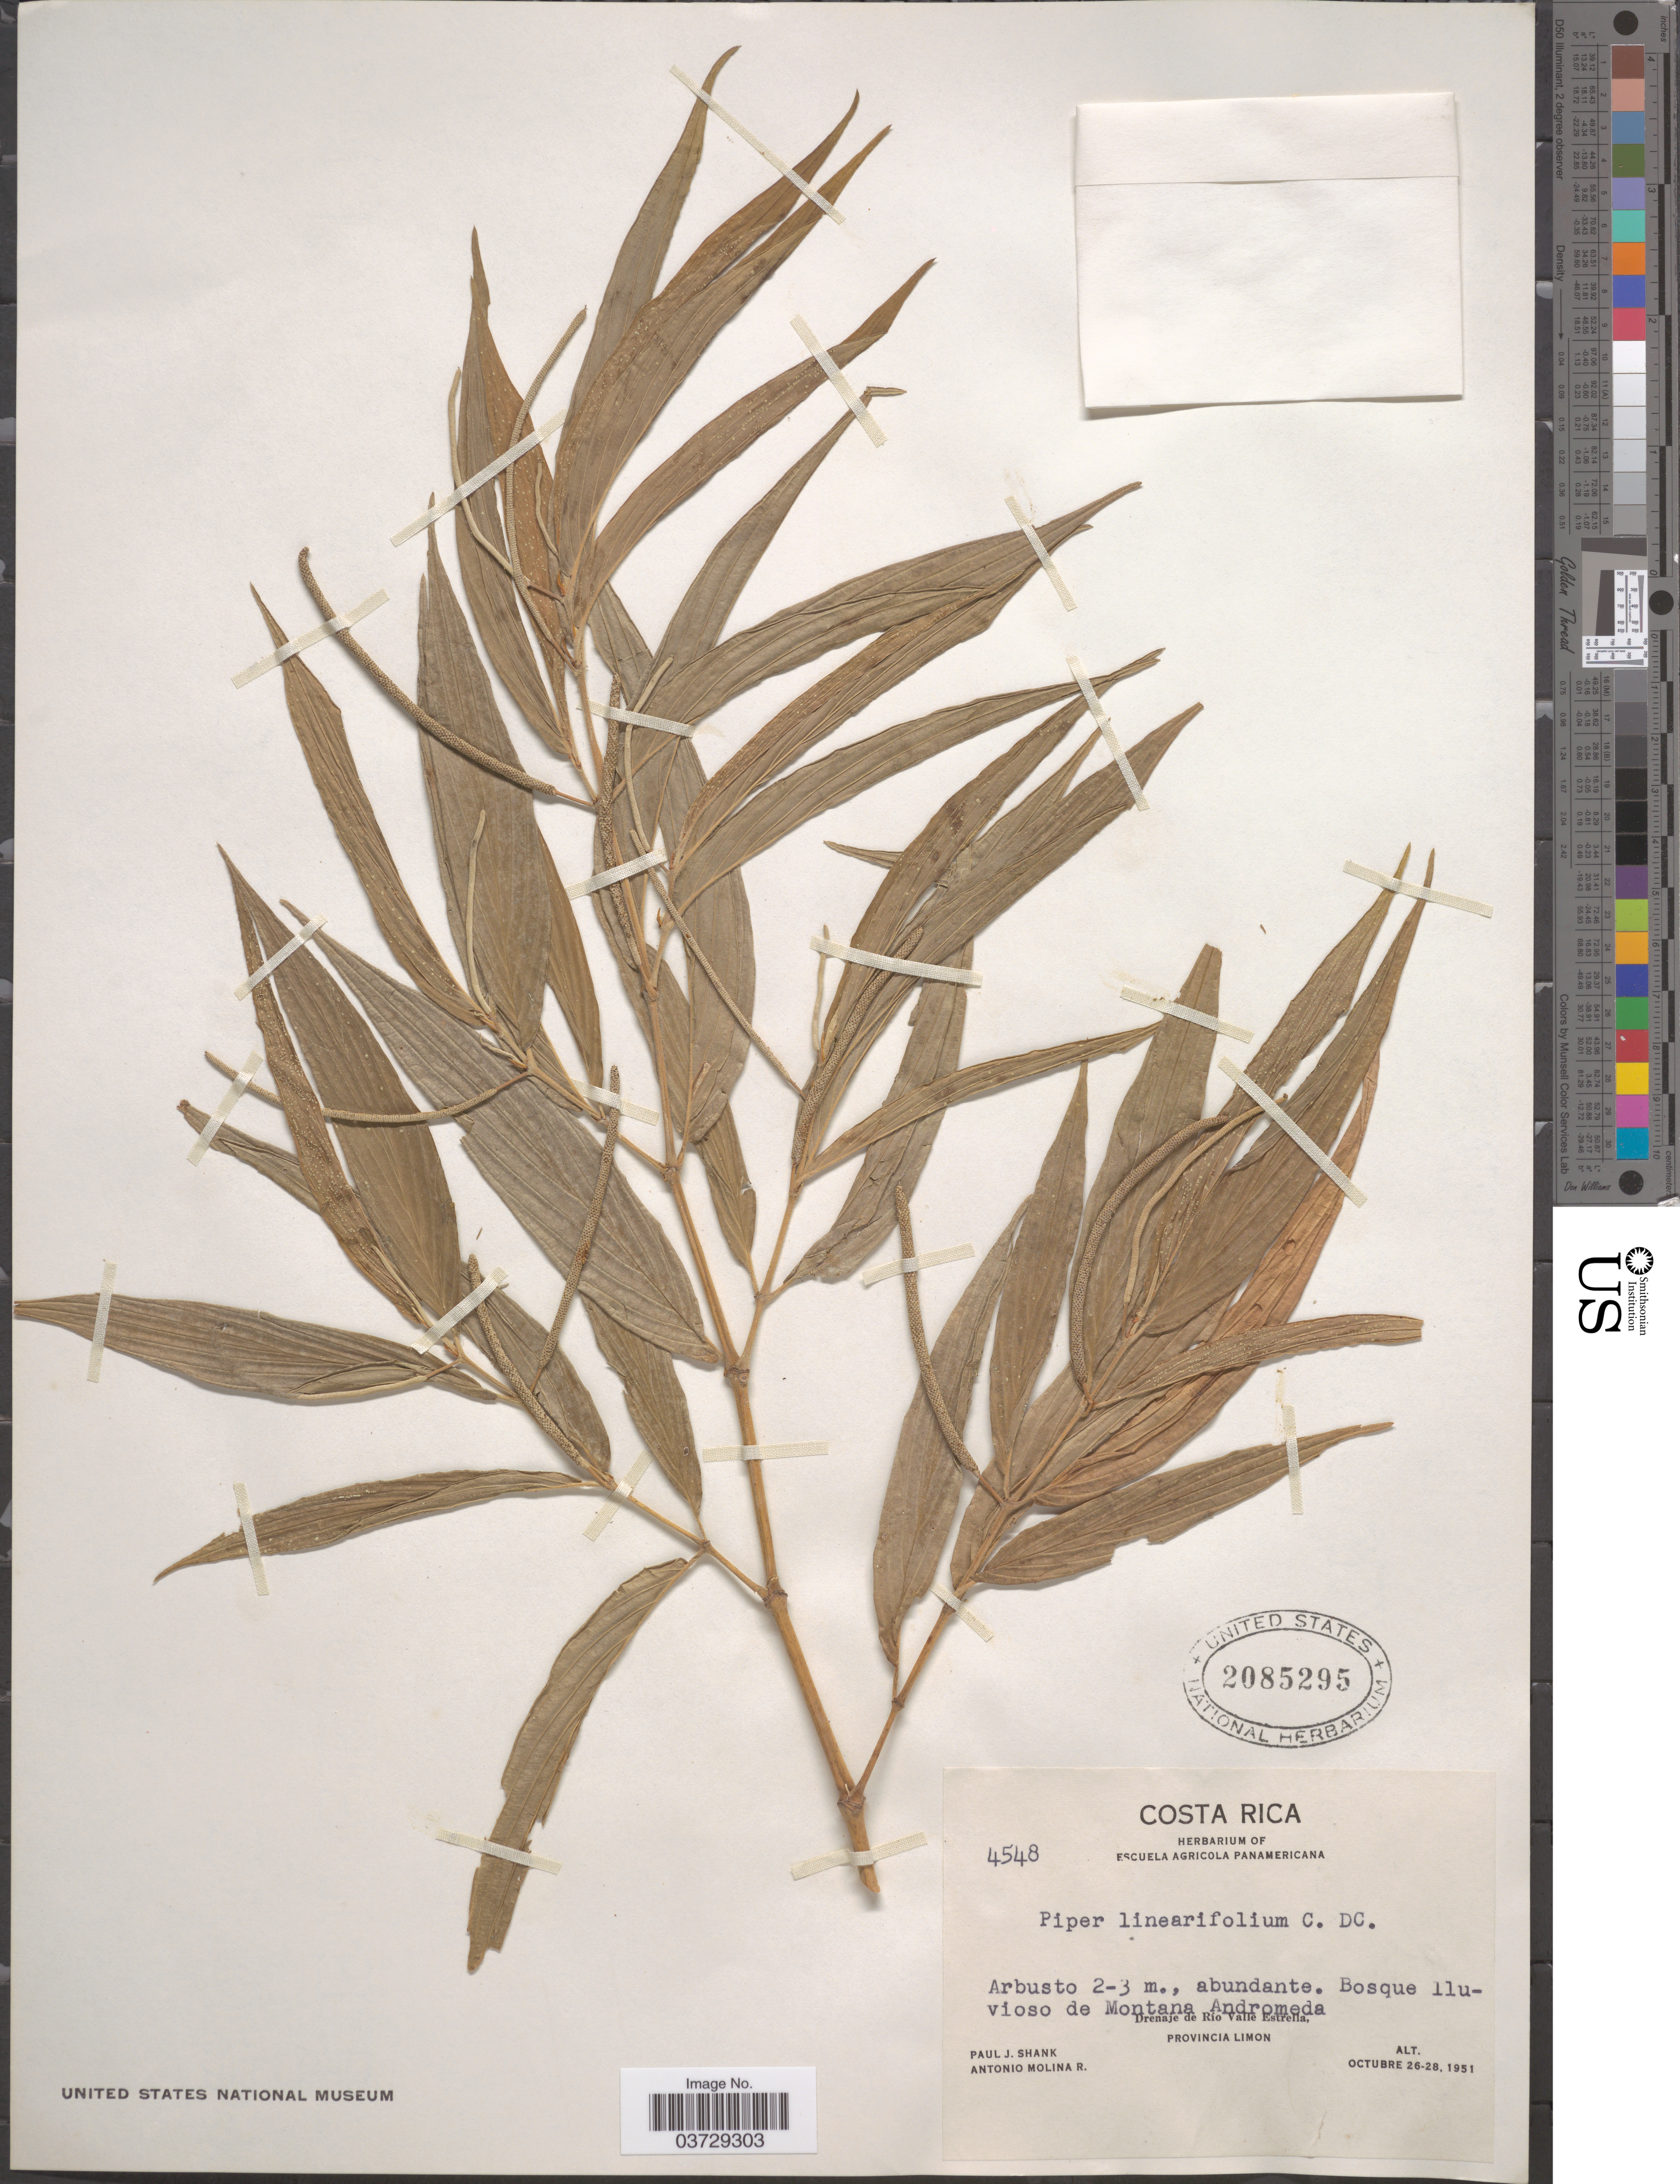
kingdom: Plantae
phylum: Tracheophyta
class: Magnoliopsida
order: Piperales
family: Piperaceae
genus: Piper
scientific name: Piper linearifolium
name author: C. DC.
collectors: P. J. Shank & A. Molina R.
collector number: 4548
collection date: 1951-10-26/1951-10-28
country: Costa Rica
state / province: Limón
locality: Bosque Iluvioso de Montana Andromeda. Drenaje de Rio Valle Estrelia.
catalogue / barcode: US 2085295